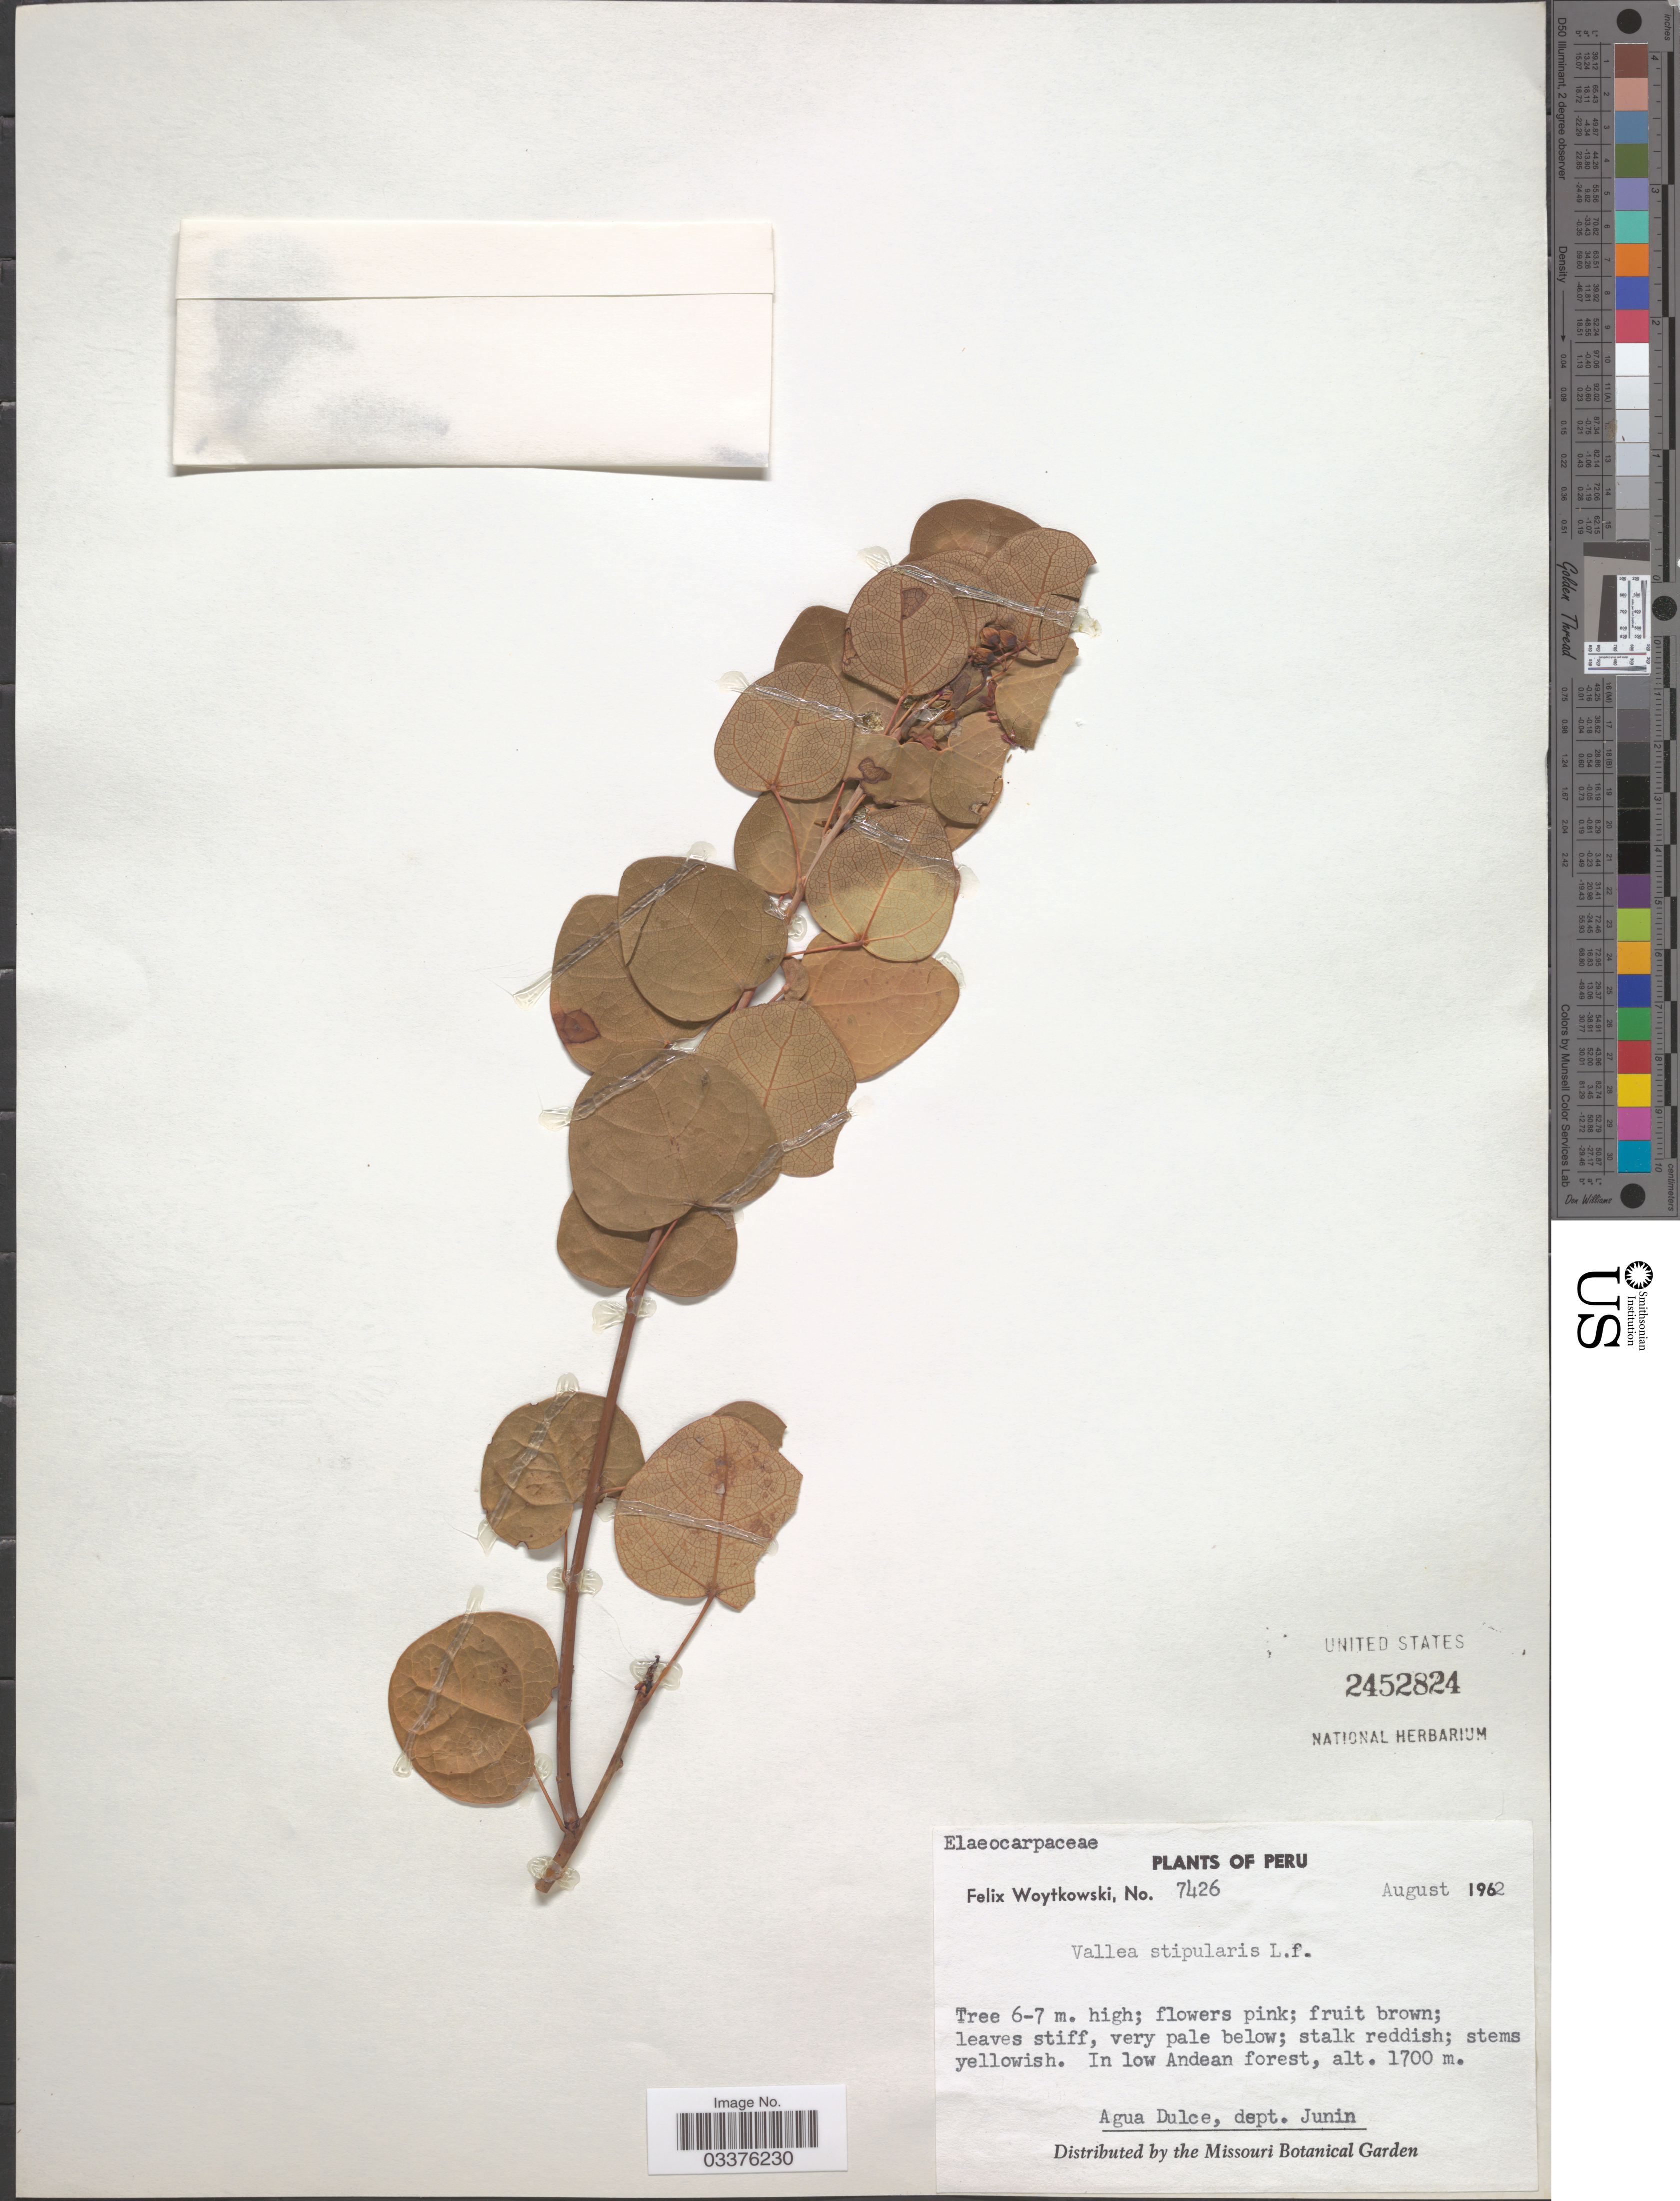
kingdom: Plantae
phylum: Tracheophyta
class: Magnoliopsida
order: Oxalidales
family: Elaeocarpaceae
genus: Vallea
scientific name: Vallea stipularis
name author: L. f.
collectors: F. Woytkowski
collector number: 7426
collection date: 1962-08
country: Peru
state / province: Junín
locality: Agua Dulce, dept. Junin.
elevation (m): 1700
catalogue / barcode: US 2452824